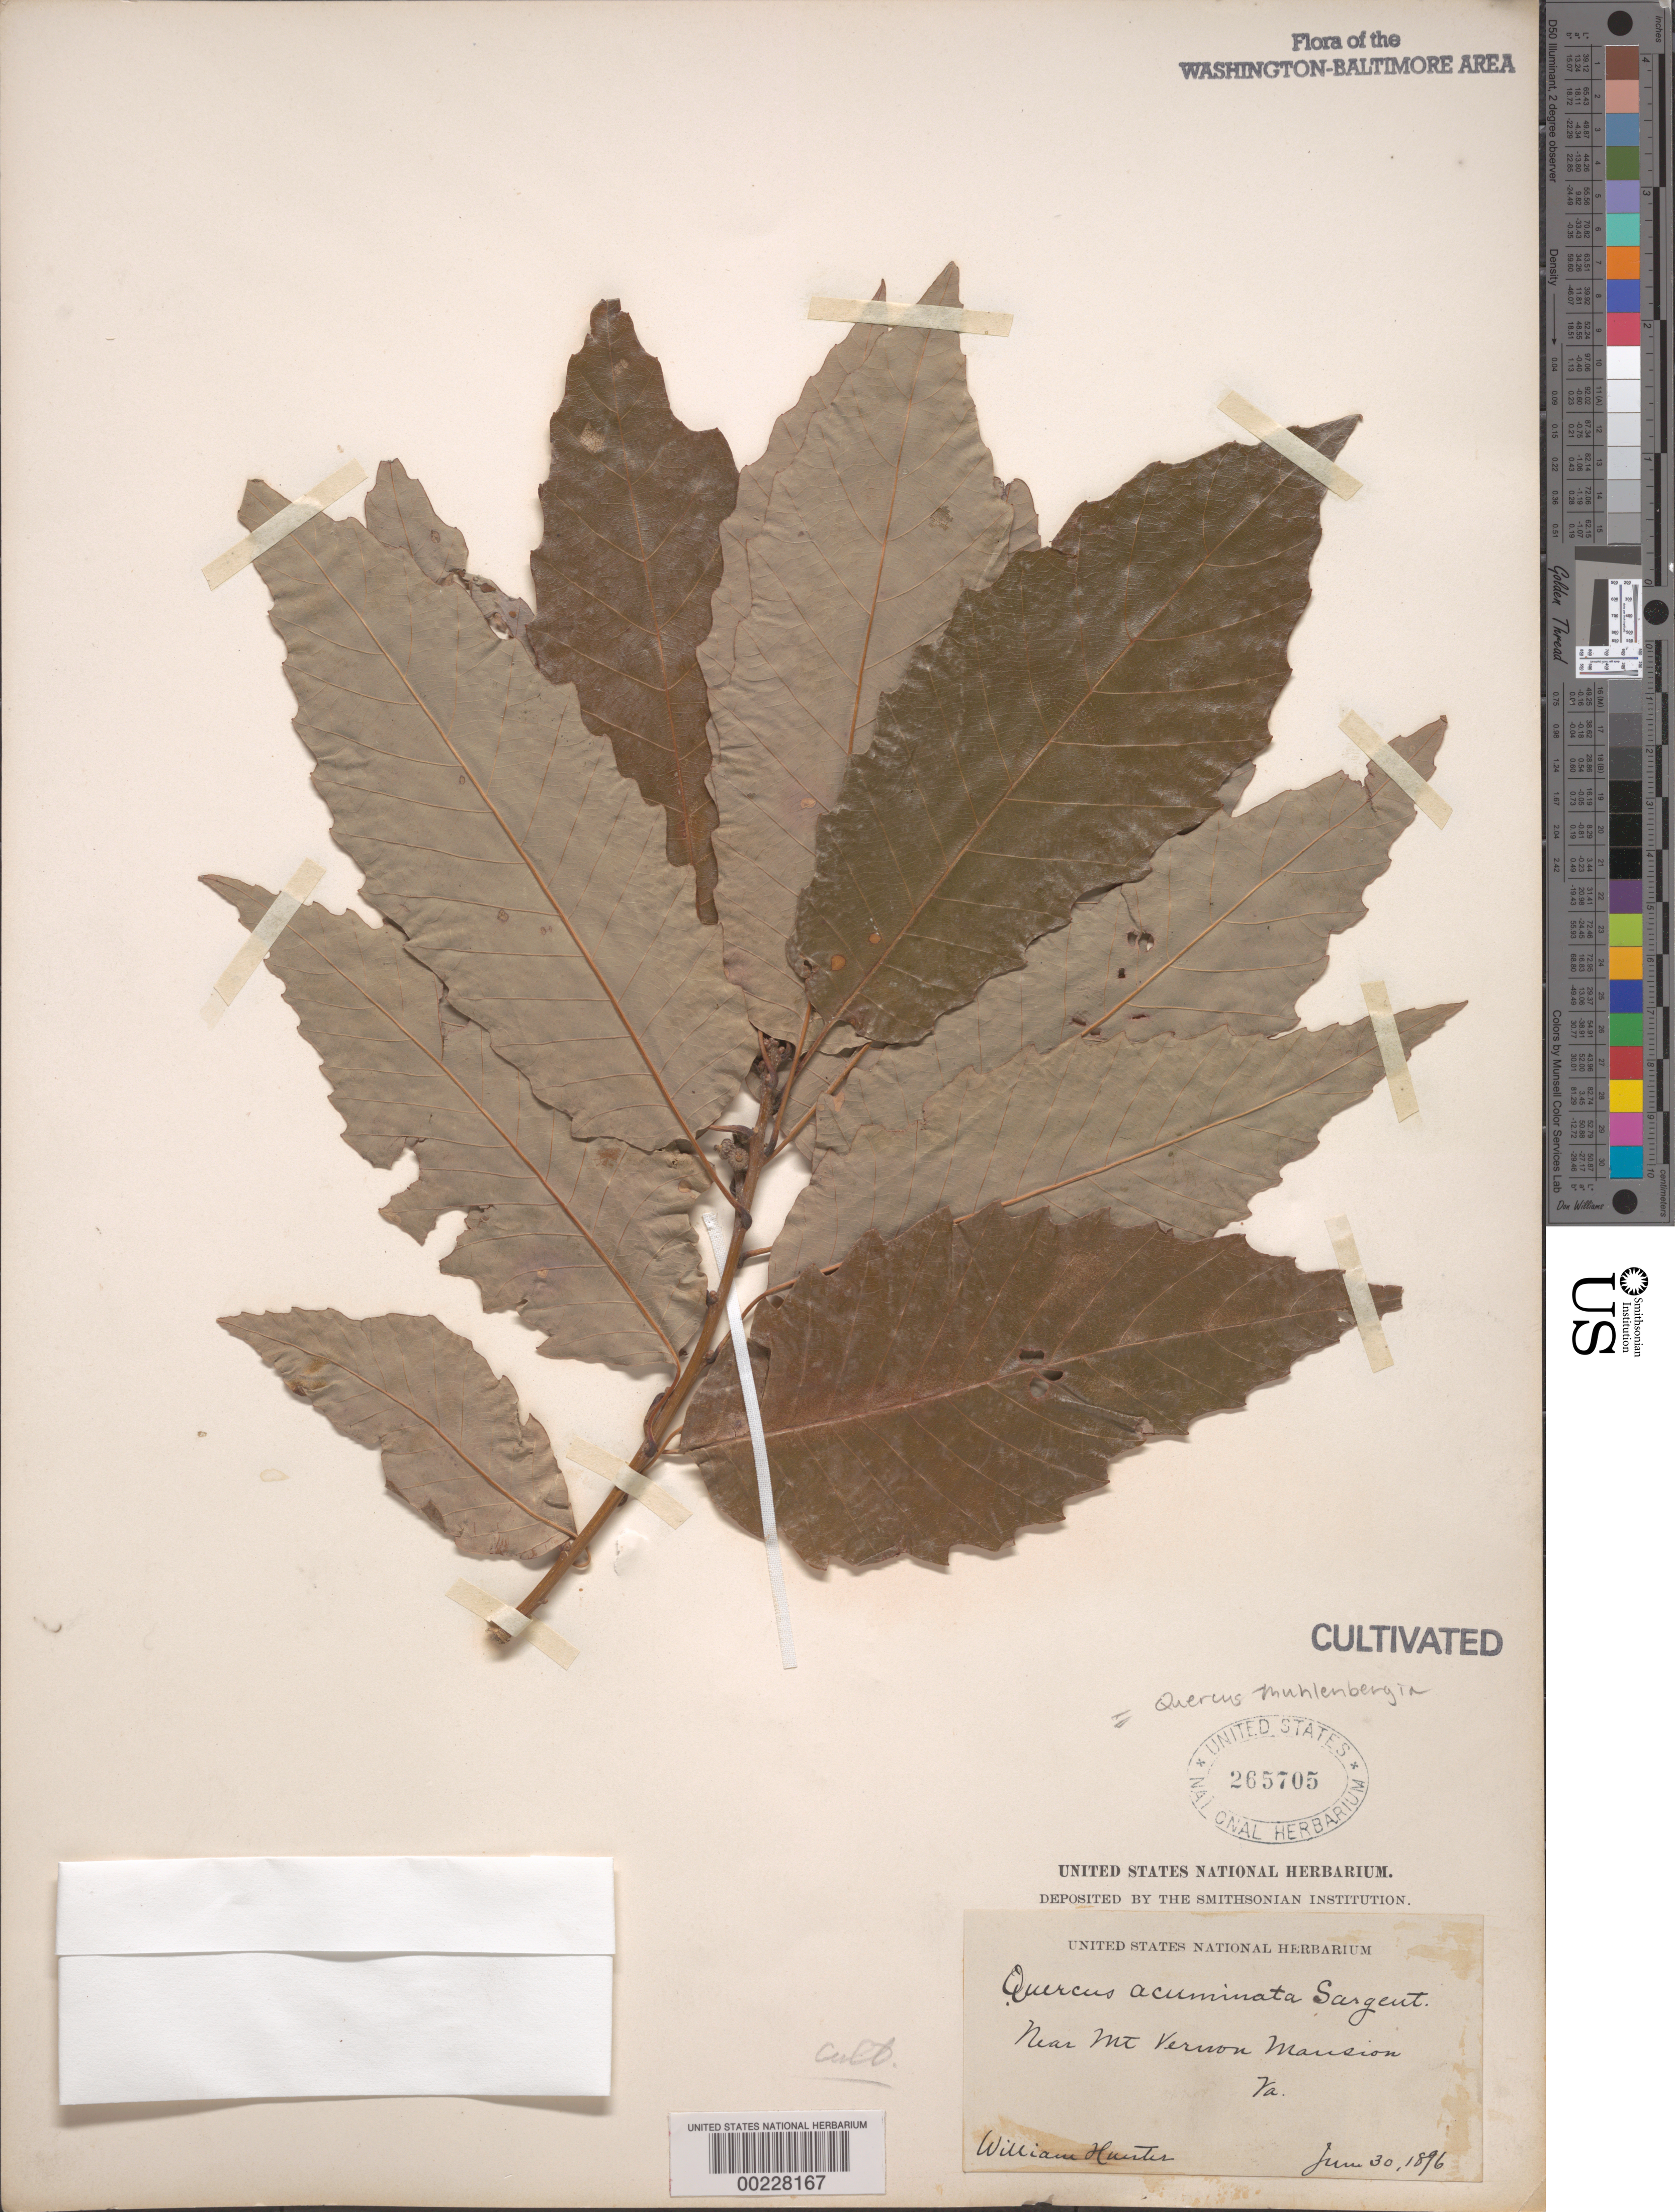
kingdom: Plantae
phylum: Tracheophyta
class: Magnoliopsida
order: Fagales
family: Fagaceae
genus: Quercus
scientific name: Quercus muehlenbergii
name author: Engelm.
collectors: W. Hunter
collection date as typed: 30 Jun 1896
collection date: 1896-06-30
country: United States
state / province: Virginia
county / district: Fairfax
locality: Near Mt. Vernon Mansion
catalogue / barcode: US 265705